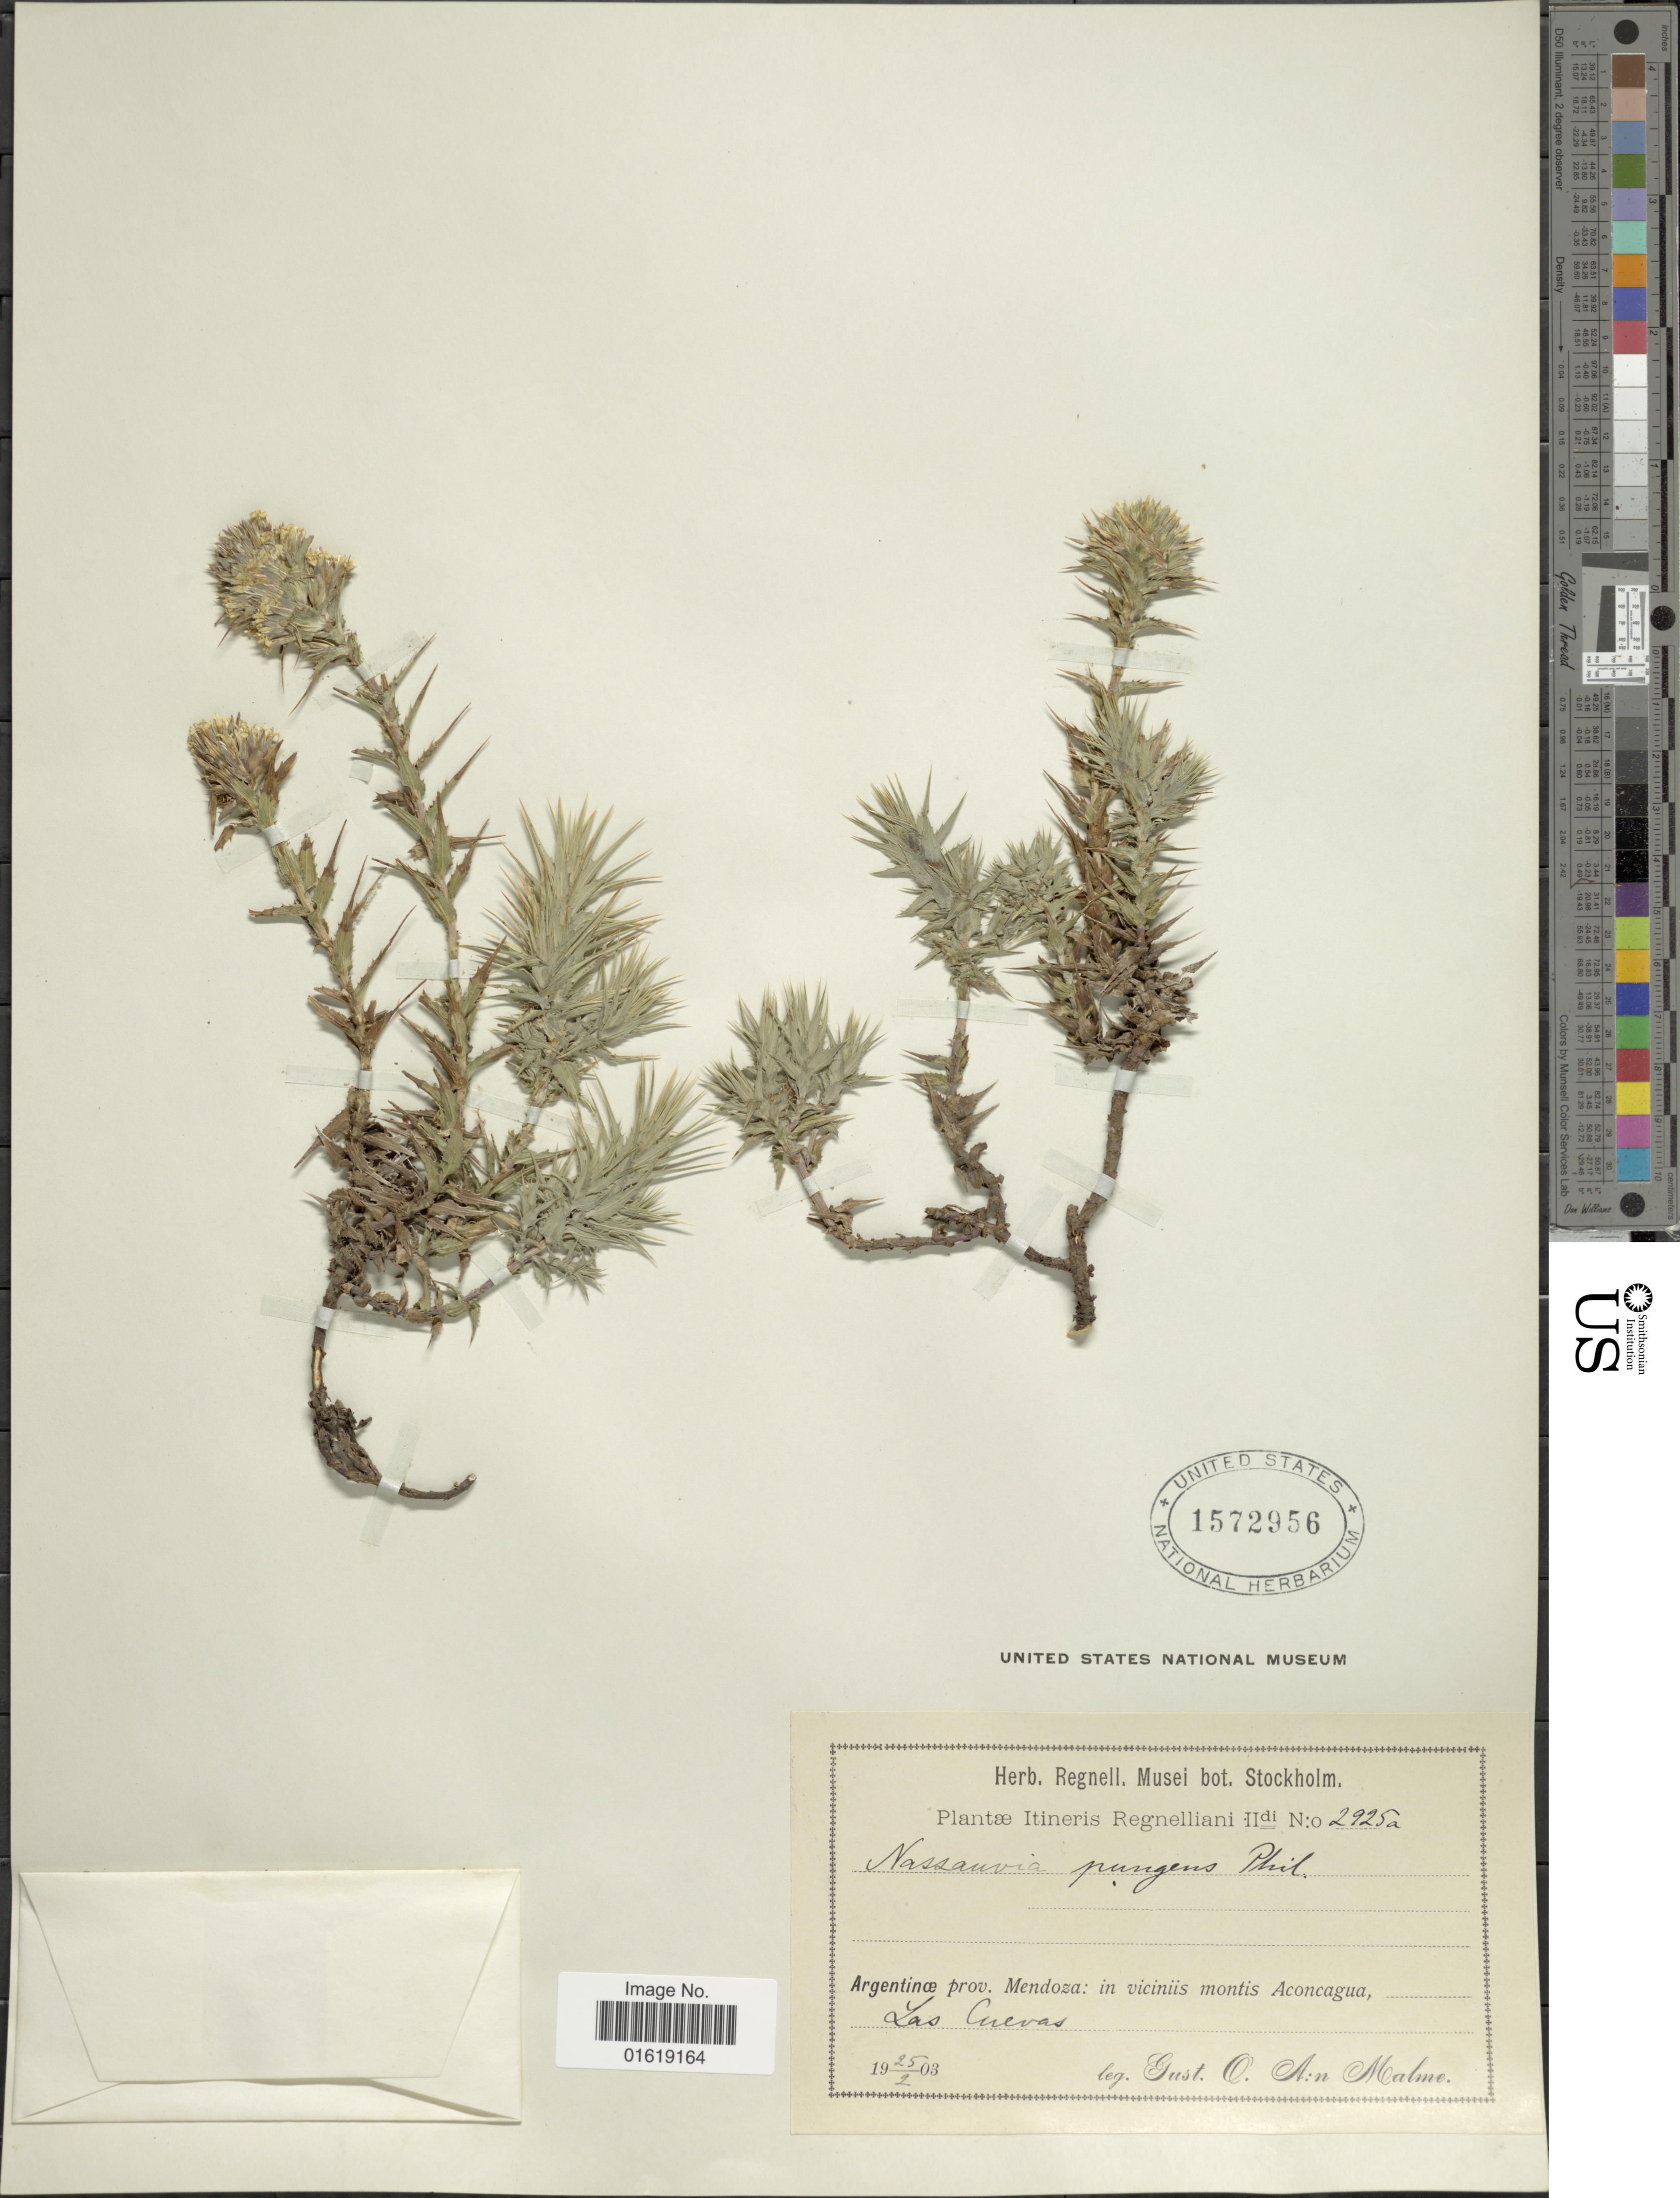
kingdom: Plantae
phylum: Tracheophyta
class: Magnoliopsida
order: Asterales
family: Asteraceae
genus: Nassauvia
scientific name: Nassauvia pyramidalis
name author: Meyen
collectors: G. O. A. Malme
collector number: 2925a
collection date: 1903-02-25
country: Argentina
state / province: Mendoza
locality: Argentinæ prov. Mendoza: in viciniis montis Aconcagua, Las Cuevas.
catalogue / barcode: US 1572956